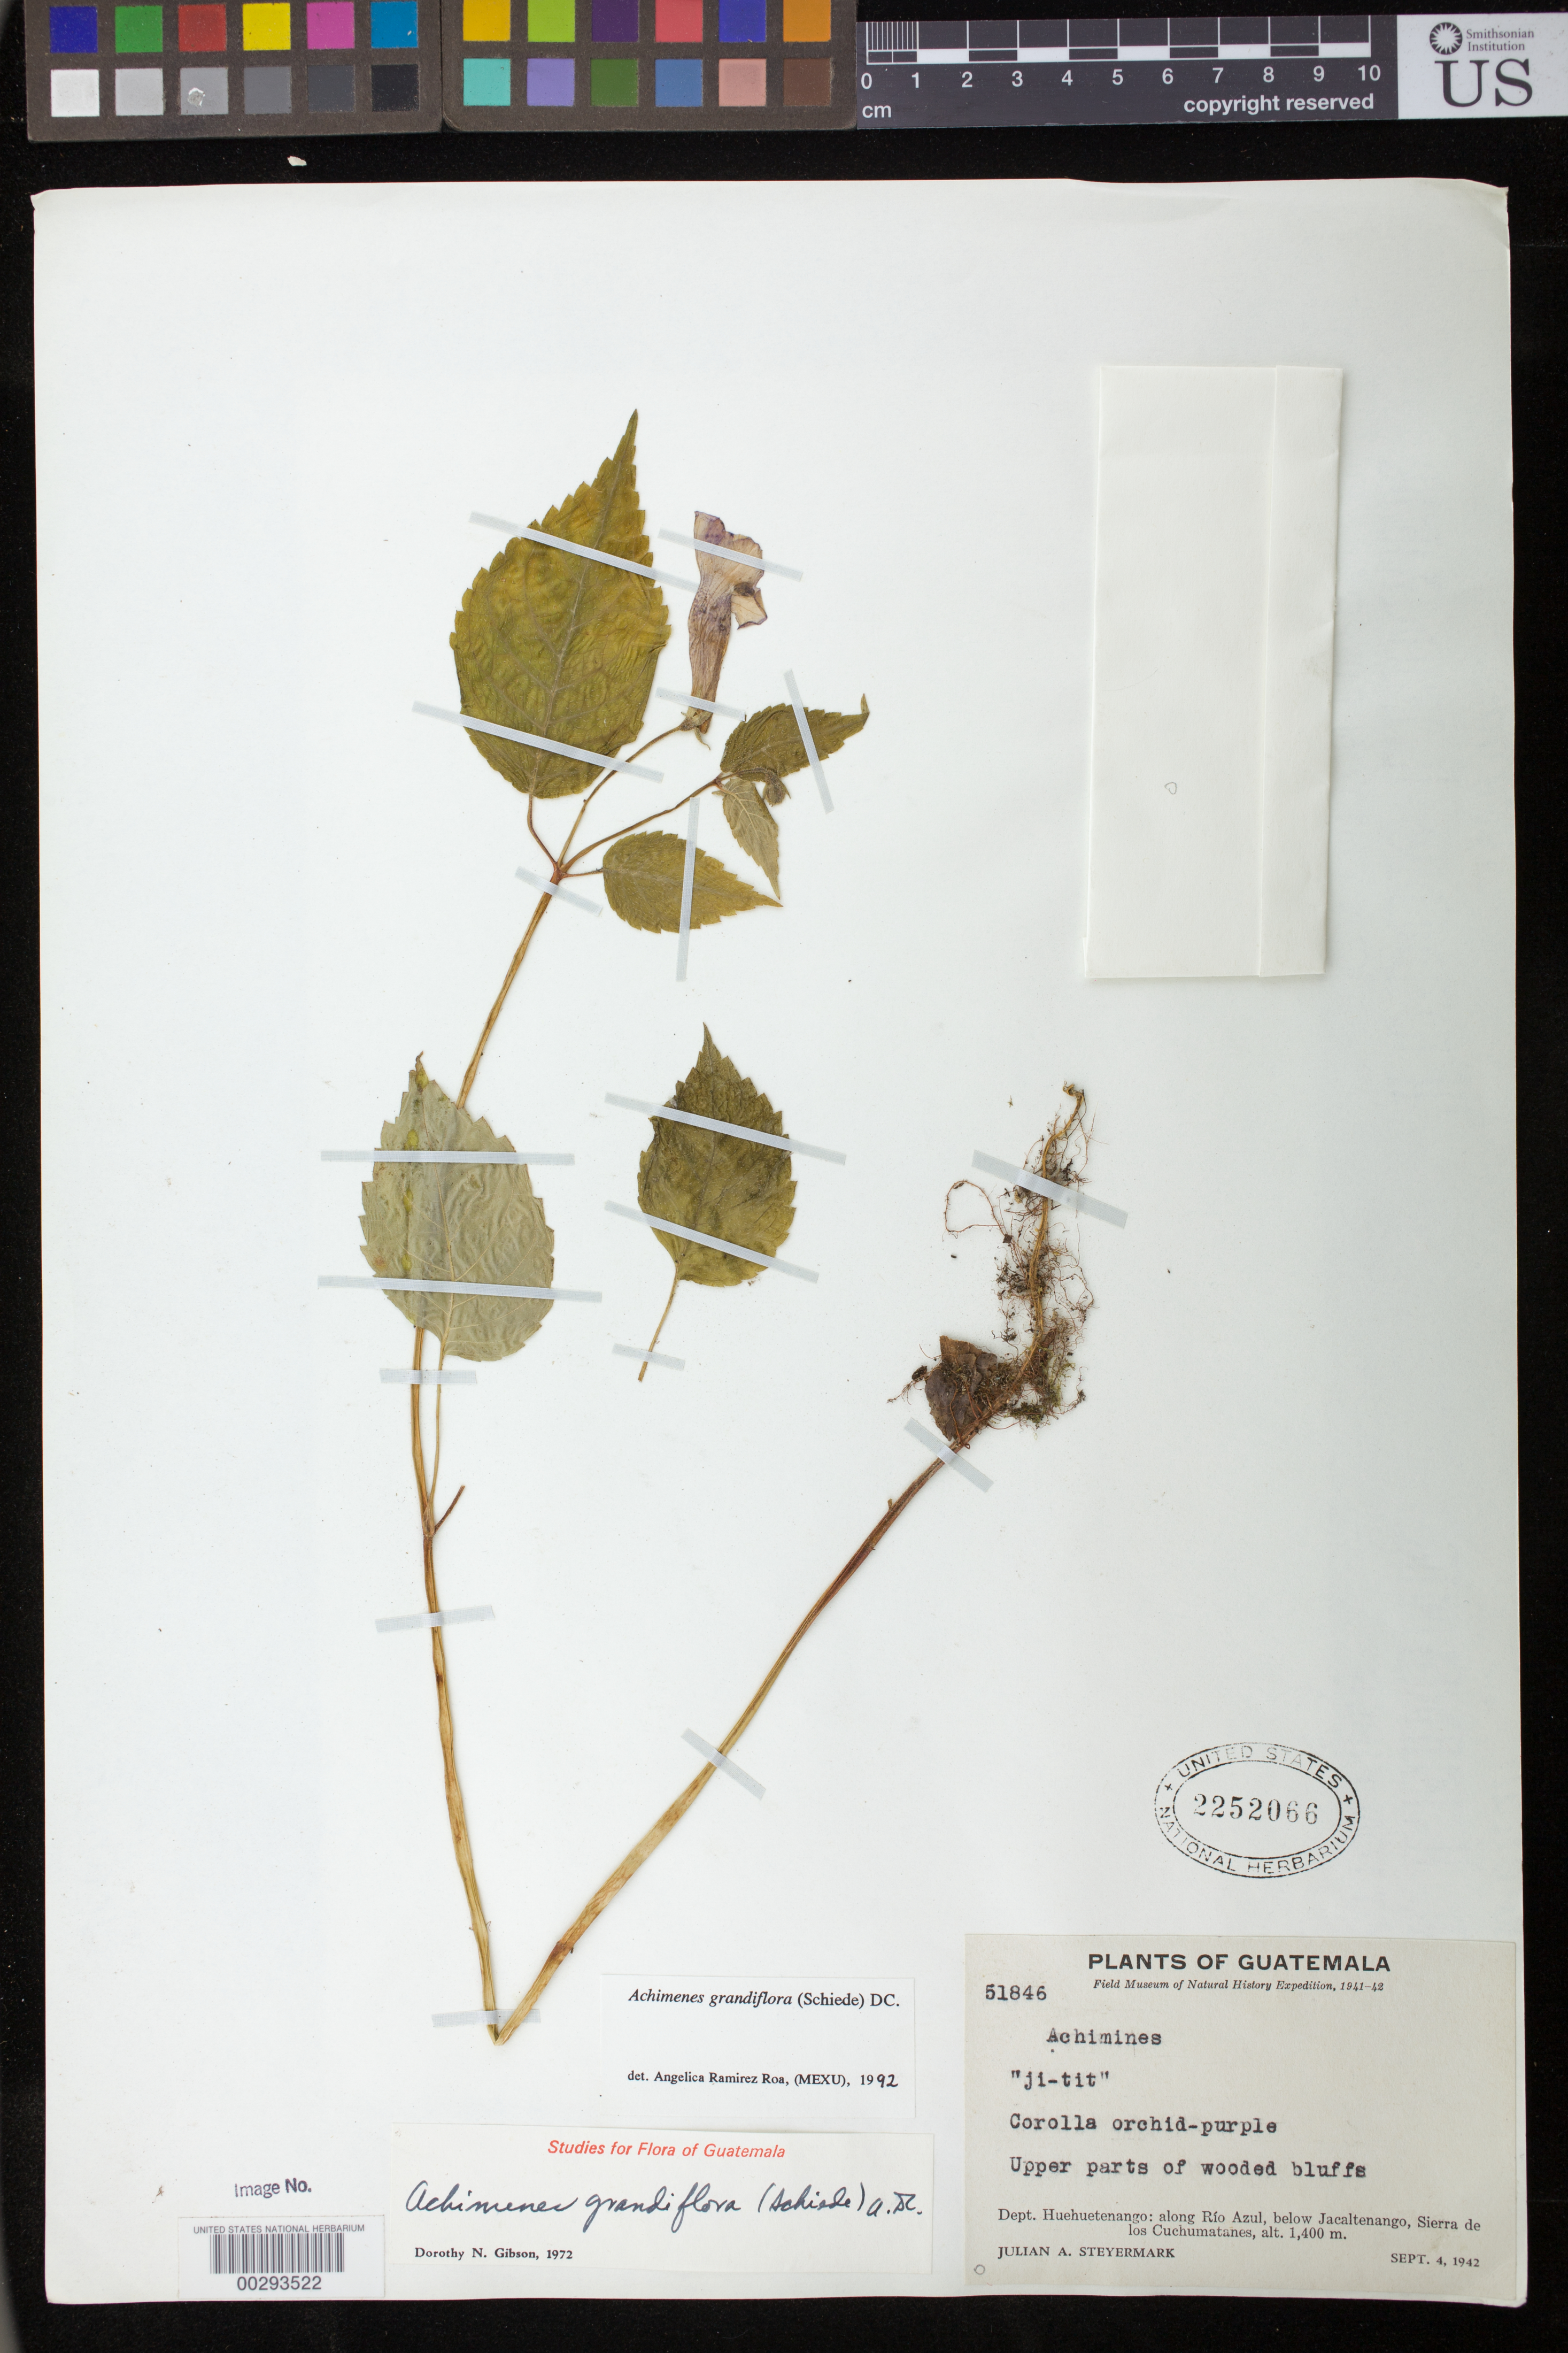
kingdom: Plantae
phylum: Tracheophyta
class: Magnoliopsida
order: Lamiales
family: Gesneriaceae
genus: Achimenes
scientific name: Achimenes grandiflora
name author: (Schiede) DC.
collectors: J. Steyermark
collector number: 51846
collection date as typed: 04 Sep 1942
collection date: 1942-09-04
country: Guatemala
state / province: Huehuetenango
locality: Along Rio Azul, below Jacaltenango, Sierra de los Cuchumatanes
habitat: Upper parts of wooded bluffs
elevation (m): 1400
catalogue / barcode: US 2252066